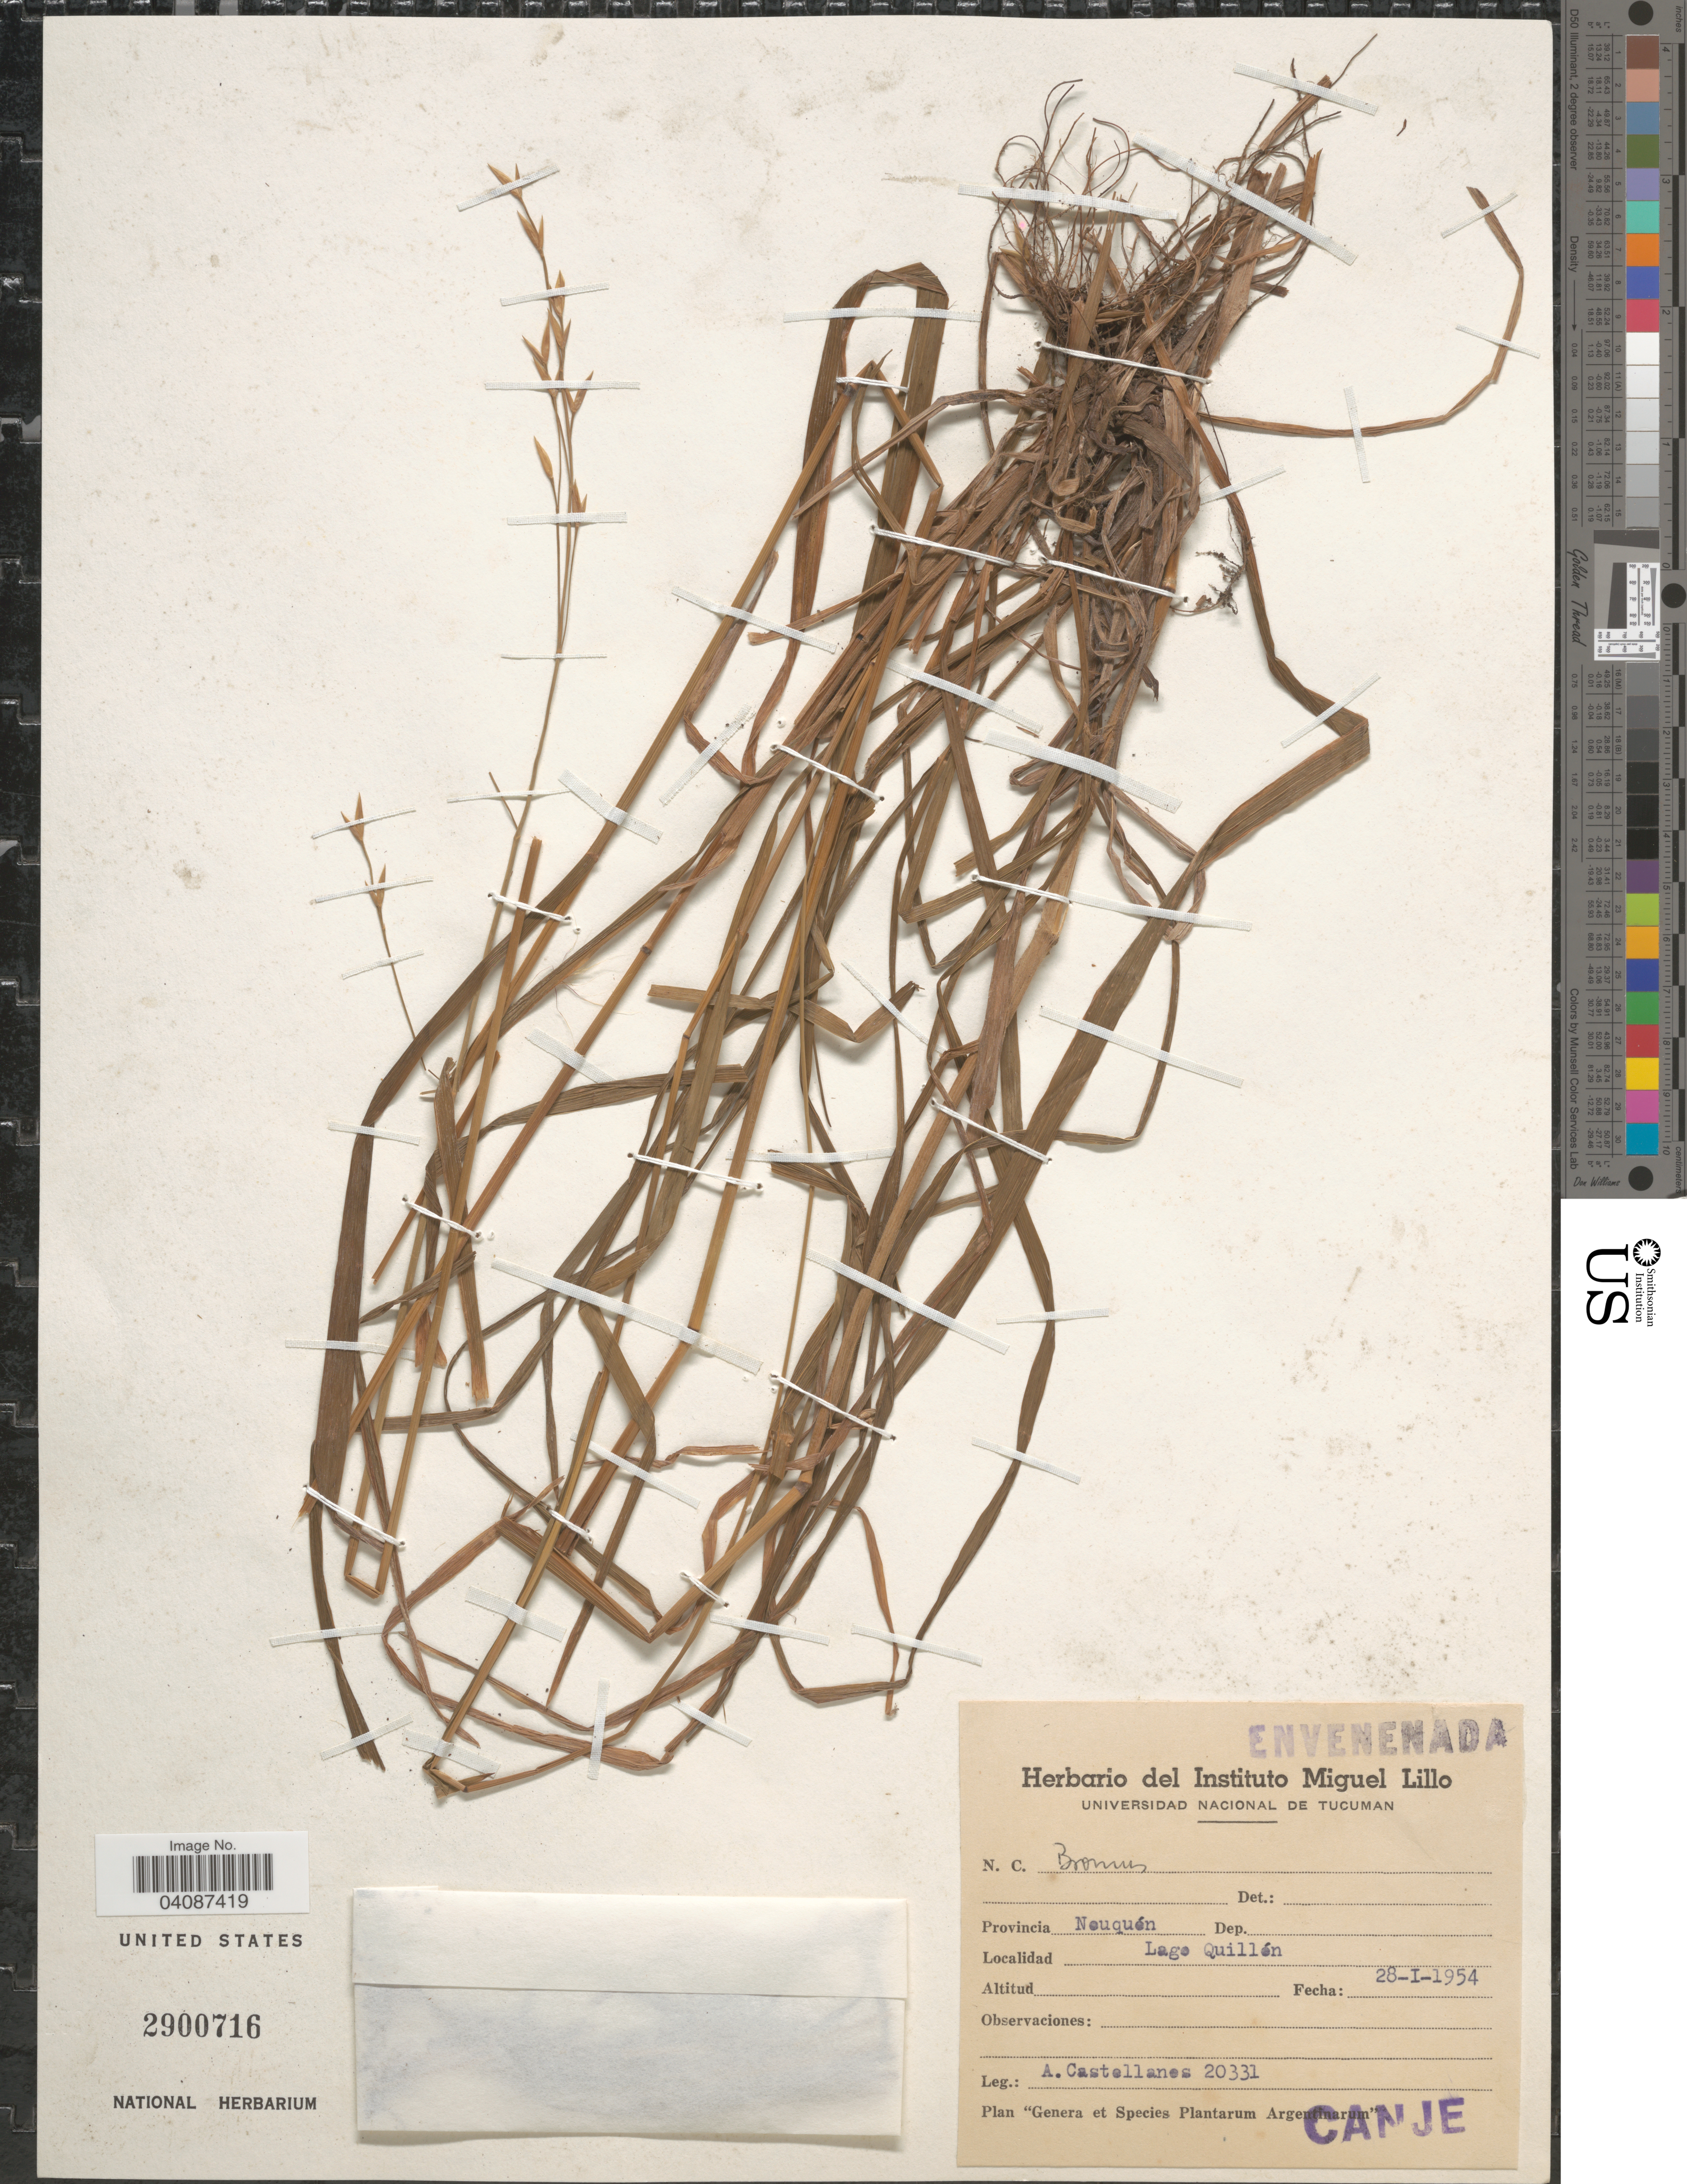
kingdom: Plantae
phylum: Tracheophyta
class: Liliopsida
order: Poales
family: Poaceae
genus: Bromus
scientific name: Bromus sp.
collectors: A. Castellanos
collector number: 20331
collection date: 1954-01-28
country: Argentina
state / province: Neuquen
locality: Lago Quillón.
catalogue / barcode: US 2900716